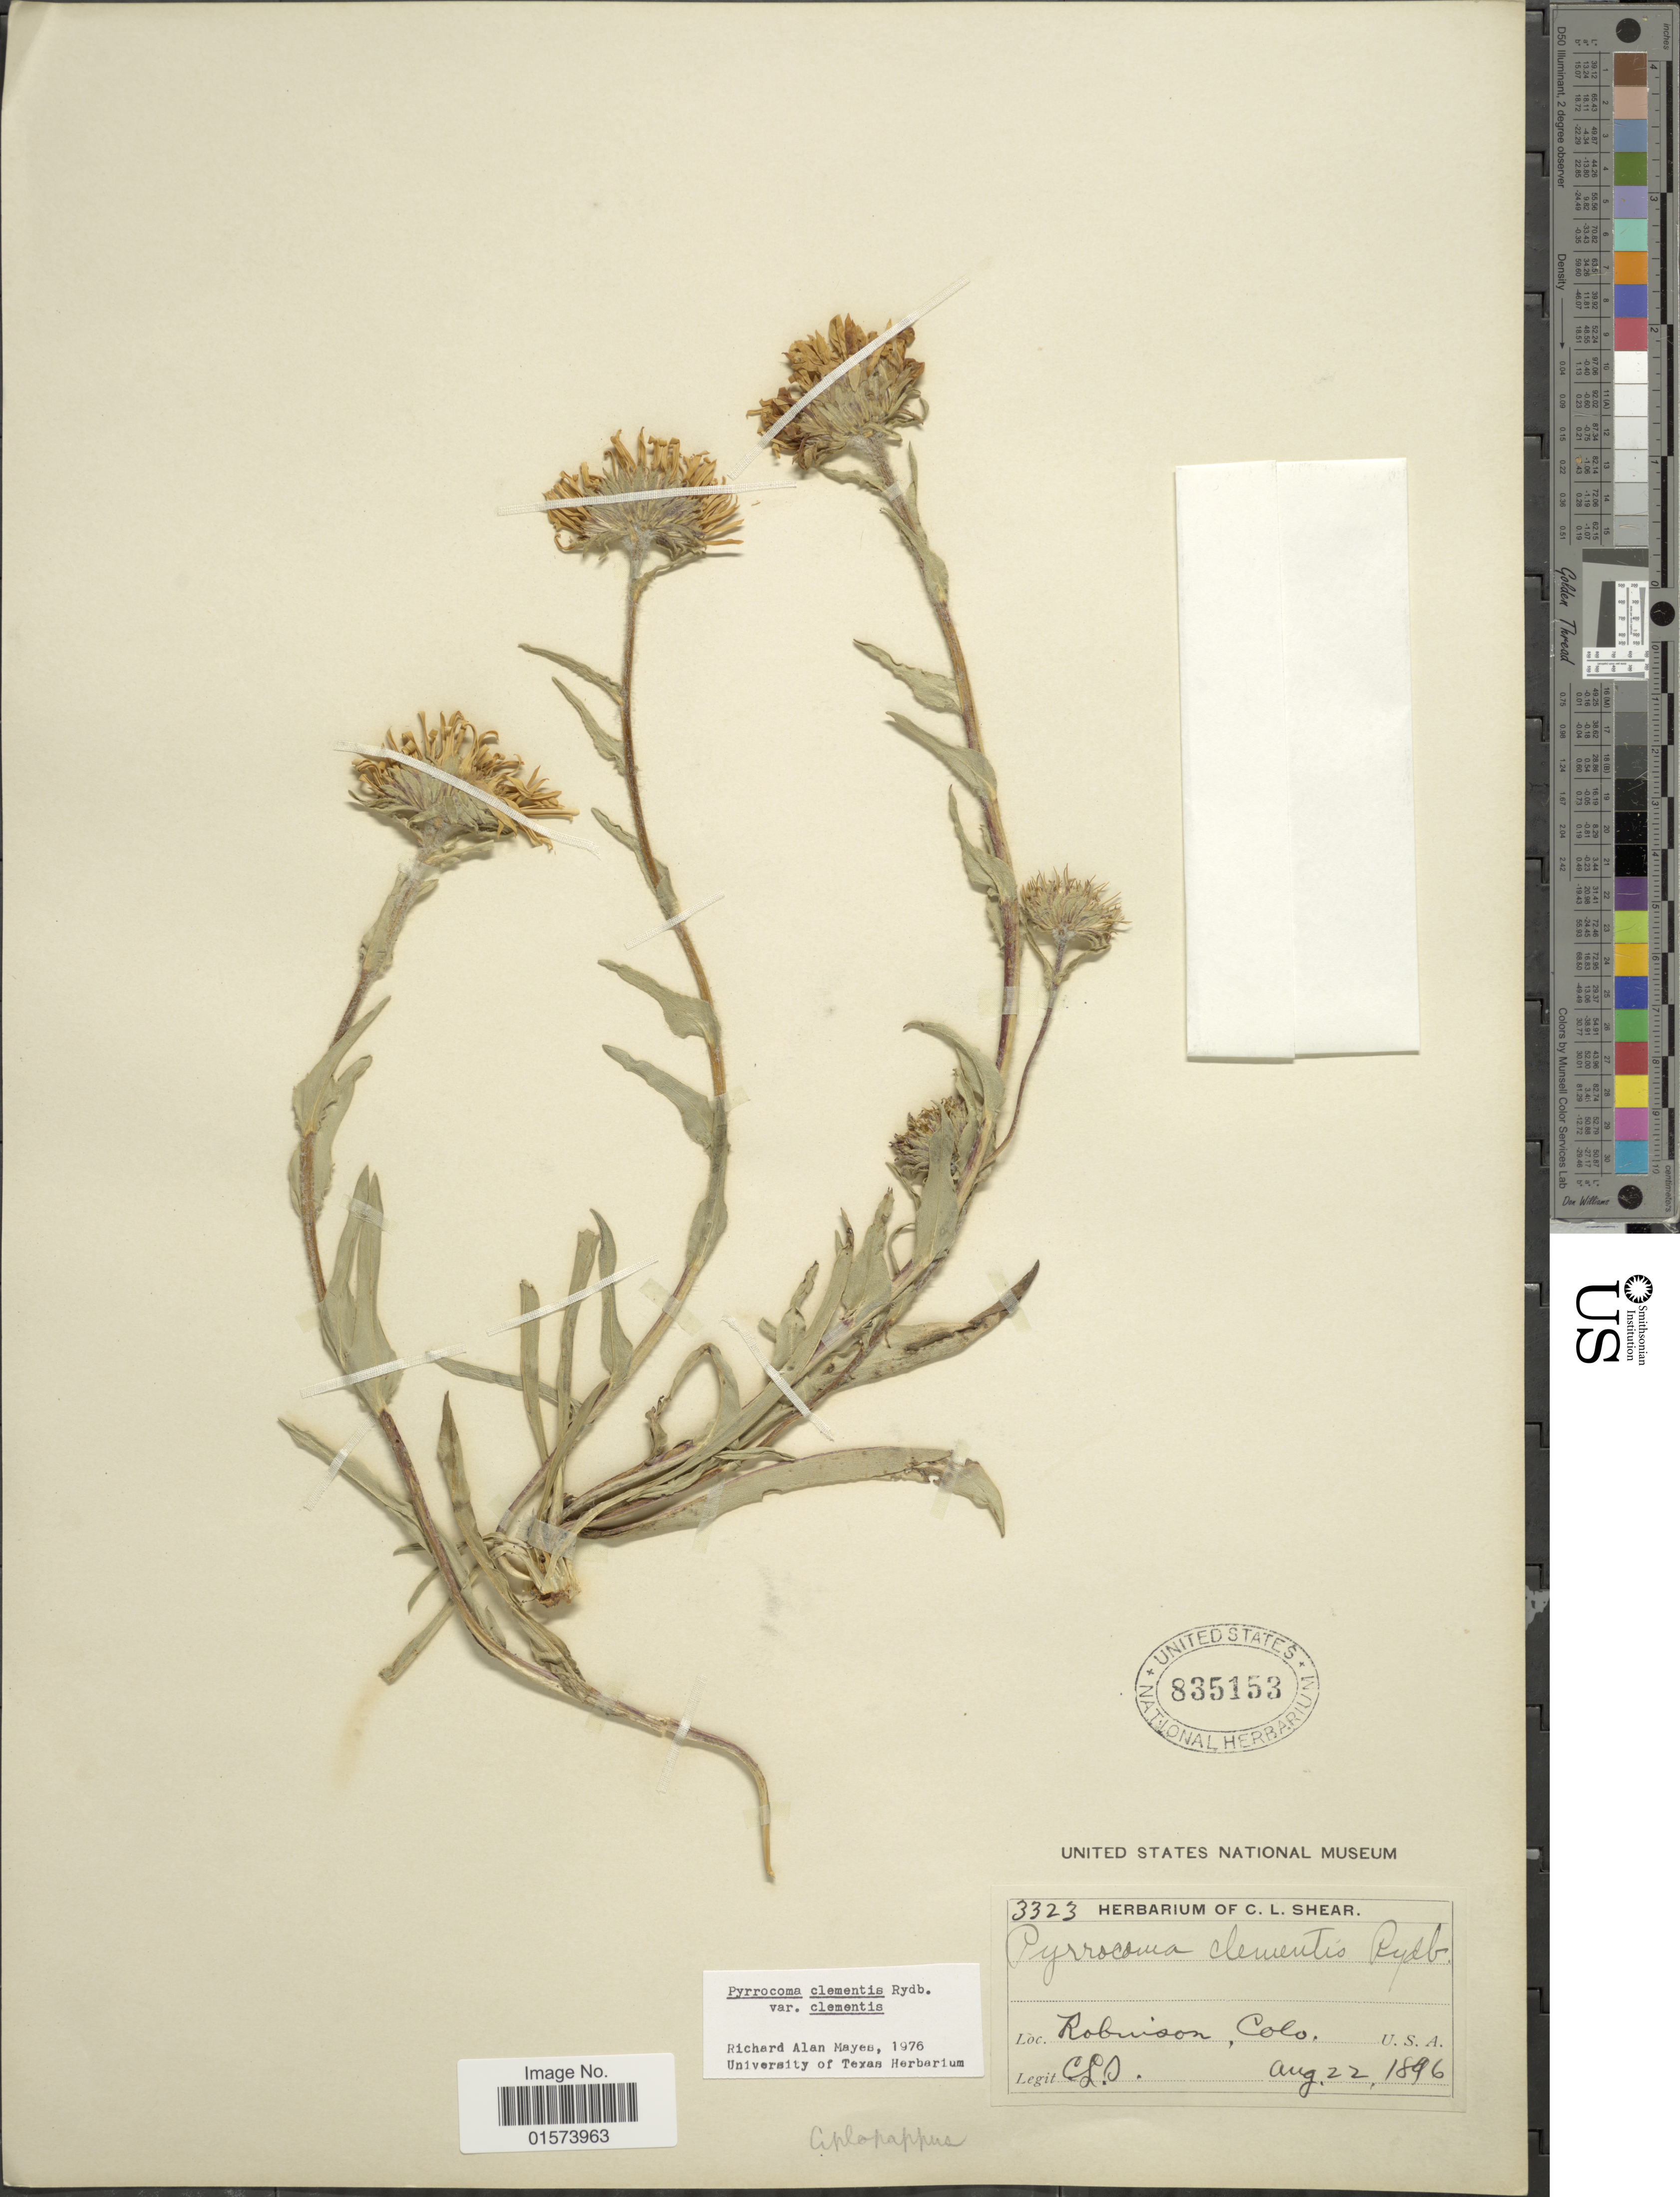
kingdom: Plantae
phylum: Tracheophyta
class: Magnoliopsida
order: Asterales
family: Asteraceae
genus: Pyrrocoma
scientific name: Pyrrocoma clementis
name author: Rydb.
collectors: C. L. Shear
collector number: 3323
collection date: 1896-08-22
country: United States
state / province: Colorado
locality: Robinson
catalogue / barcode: US 835153